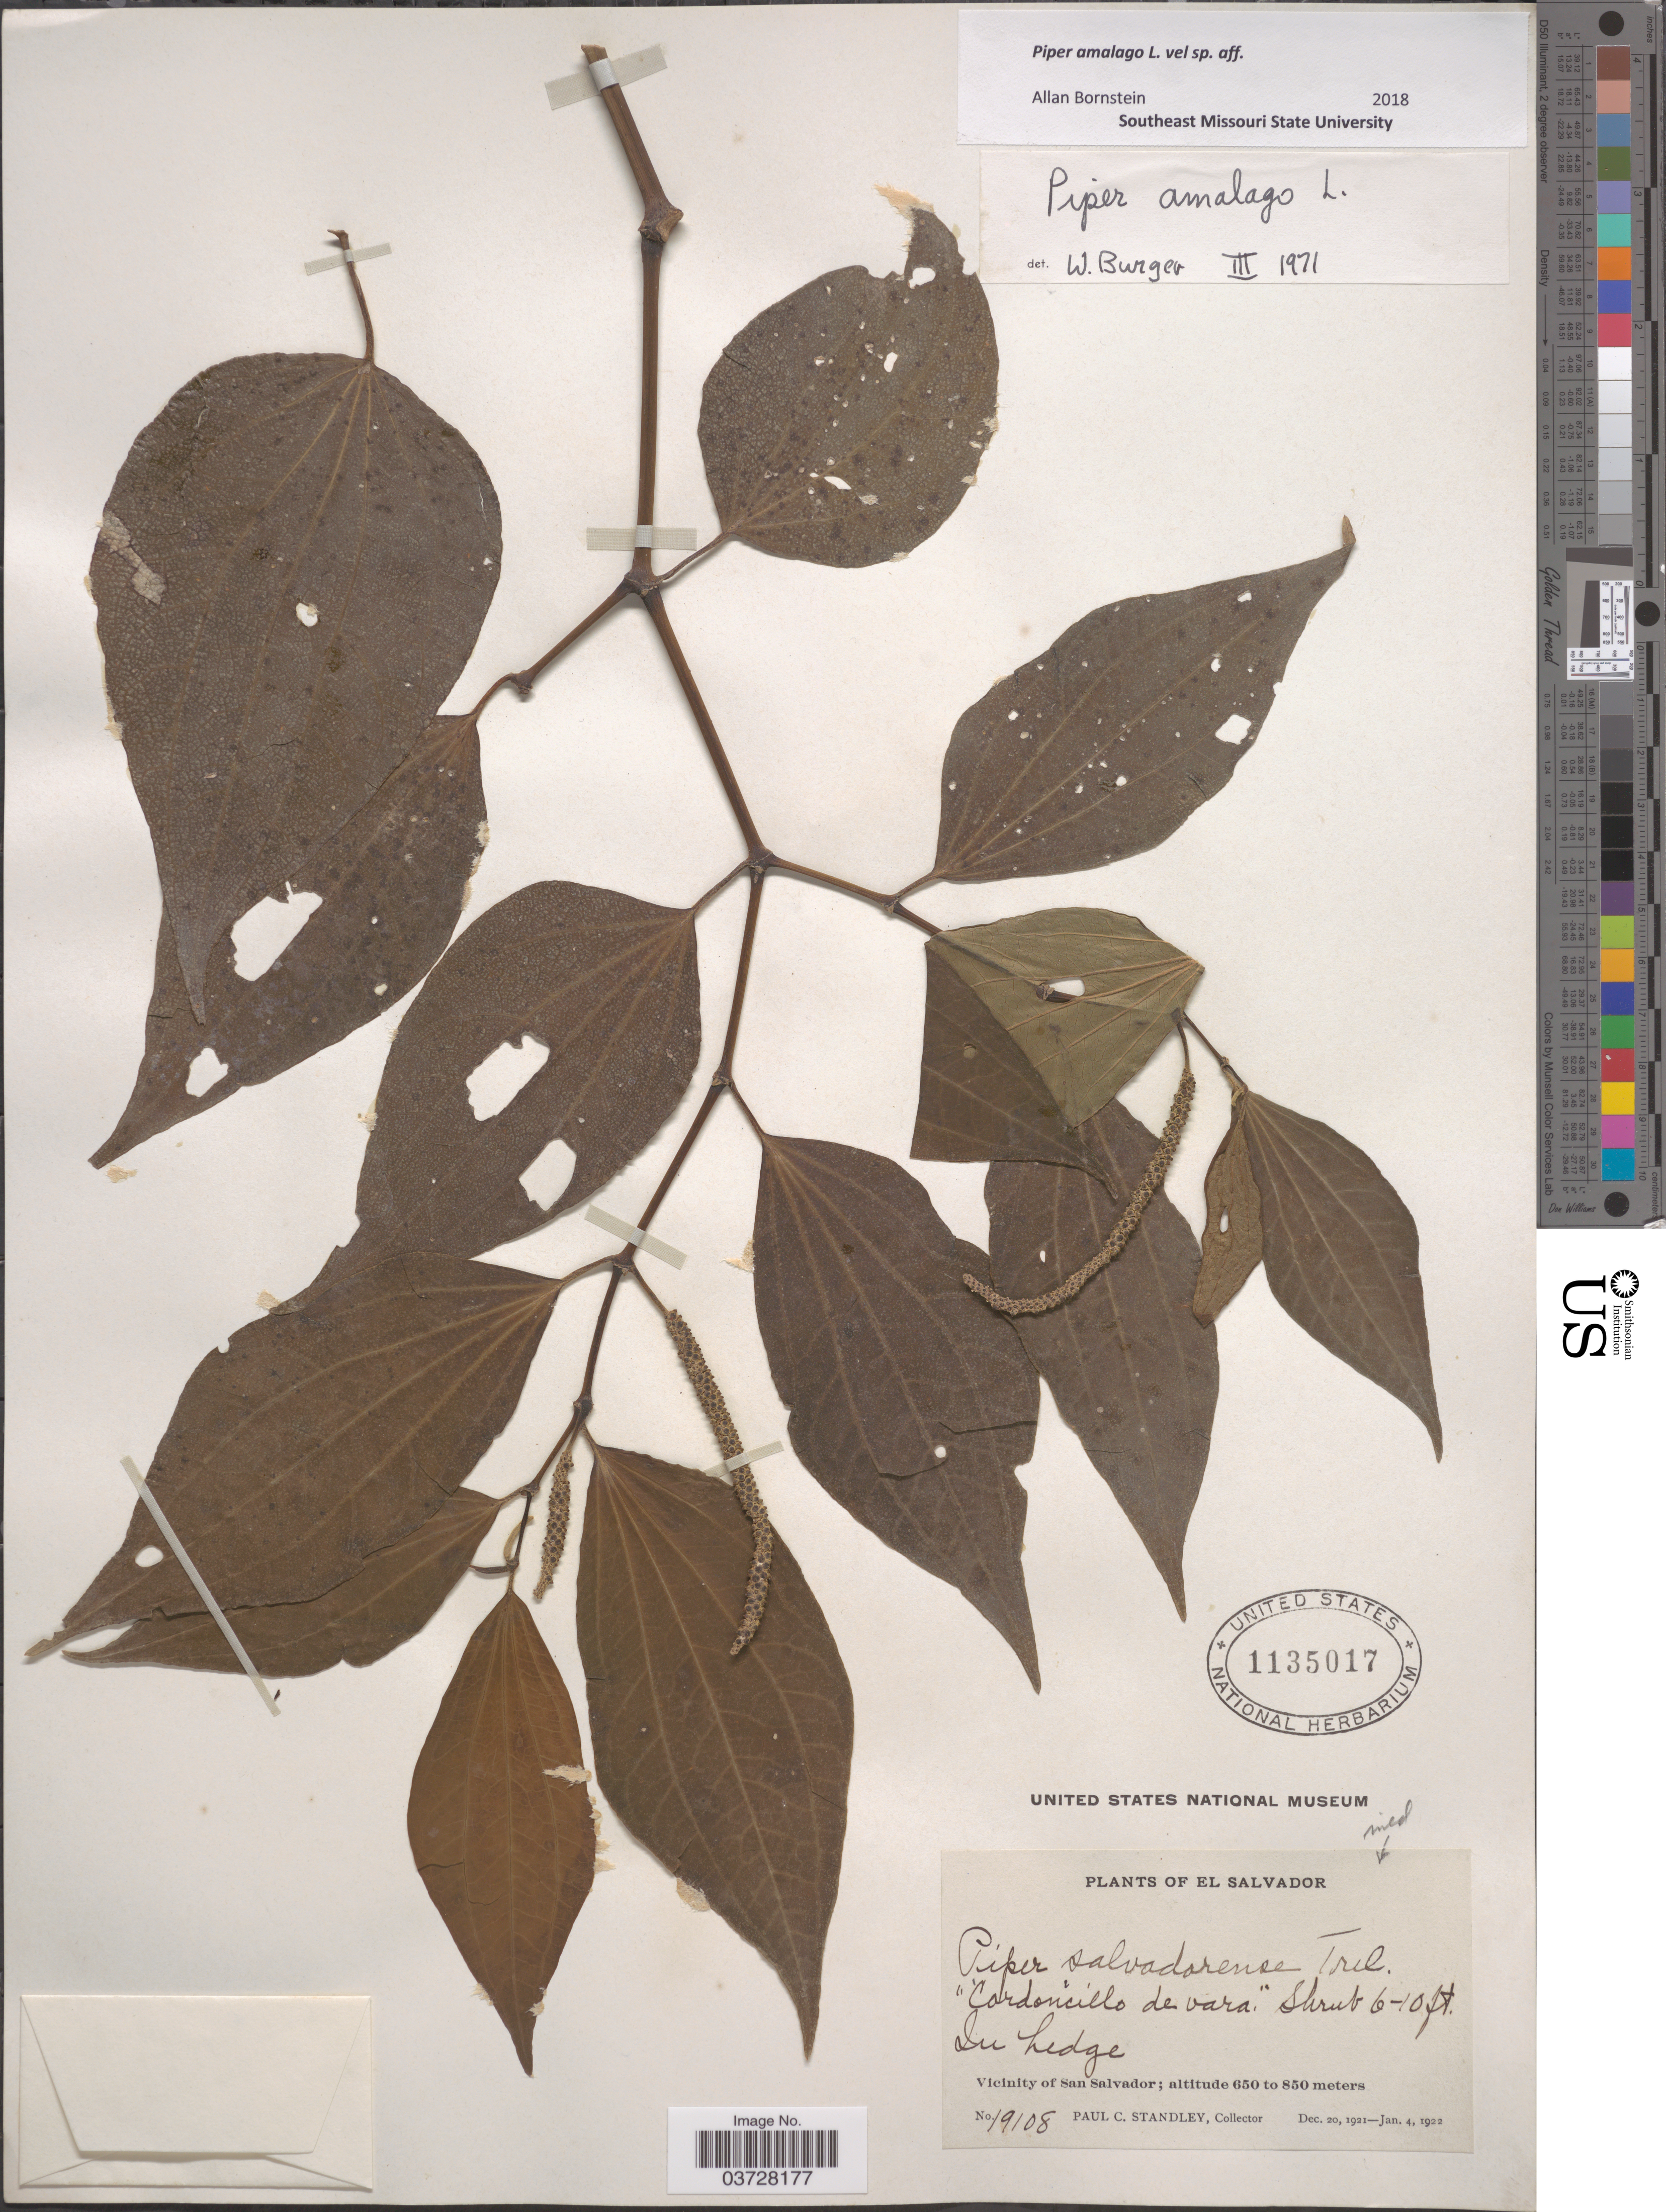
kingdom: Plantae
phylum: Tracheophyta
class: Magnoliopsida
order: Piperales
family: Piperaceae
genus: Piper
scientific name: Piper amalago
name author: L.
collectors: P. C. Standley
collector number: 19108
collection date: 1921-12-20/1922-01-04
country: El Salvador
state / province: San Salvador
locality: Vicinity of San Salvador.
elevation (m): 650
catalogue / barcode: US 1135017